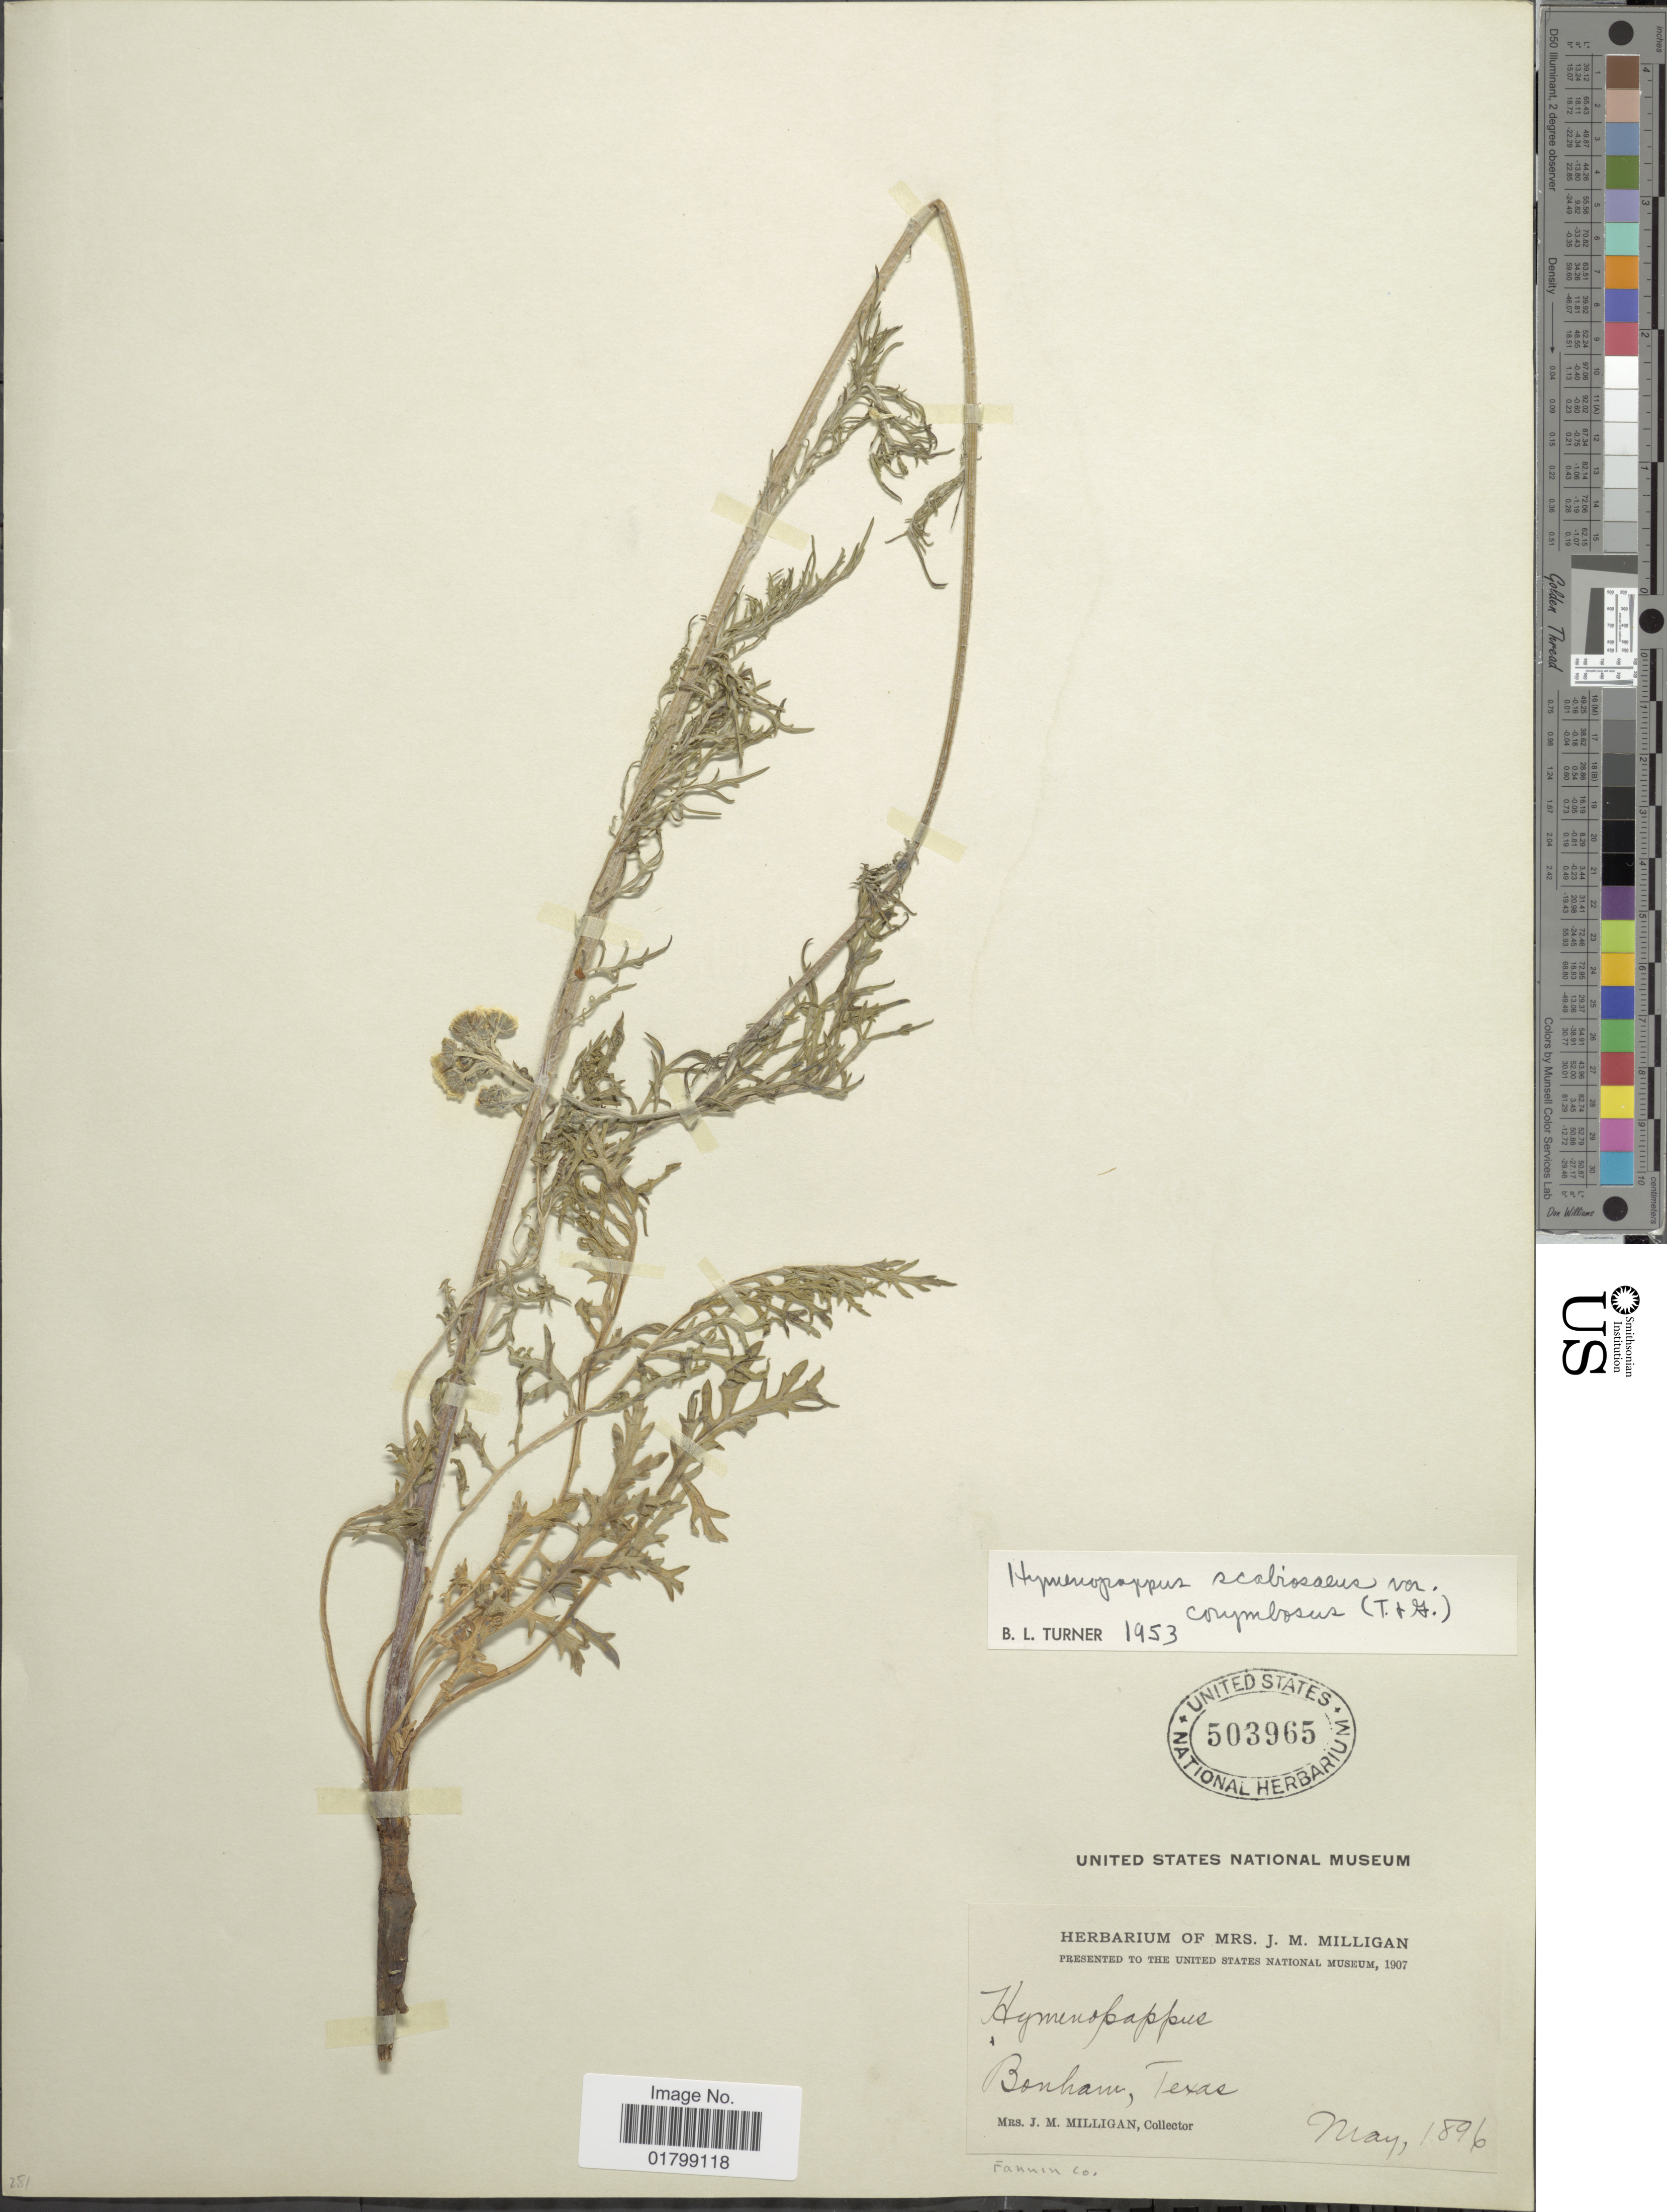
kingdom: Plantae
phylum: Tracheophyta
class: Magnoliopsida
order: Asterales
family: Asteraceae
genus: Hymenopappus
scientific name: Hymenopappus scabiosaeus var. corymbosus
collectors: J. M. Milligan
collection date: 1896-05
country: United States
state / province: Texas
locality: Bonham, Fannin Co.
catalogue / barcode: US 503965